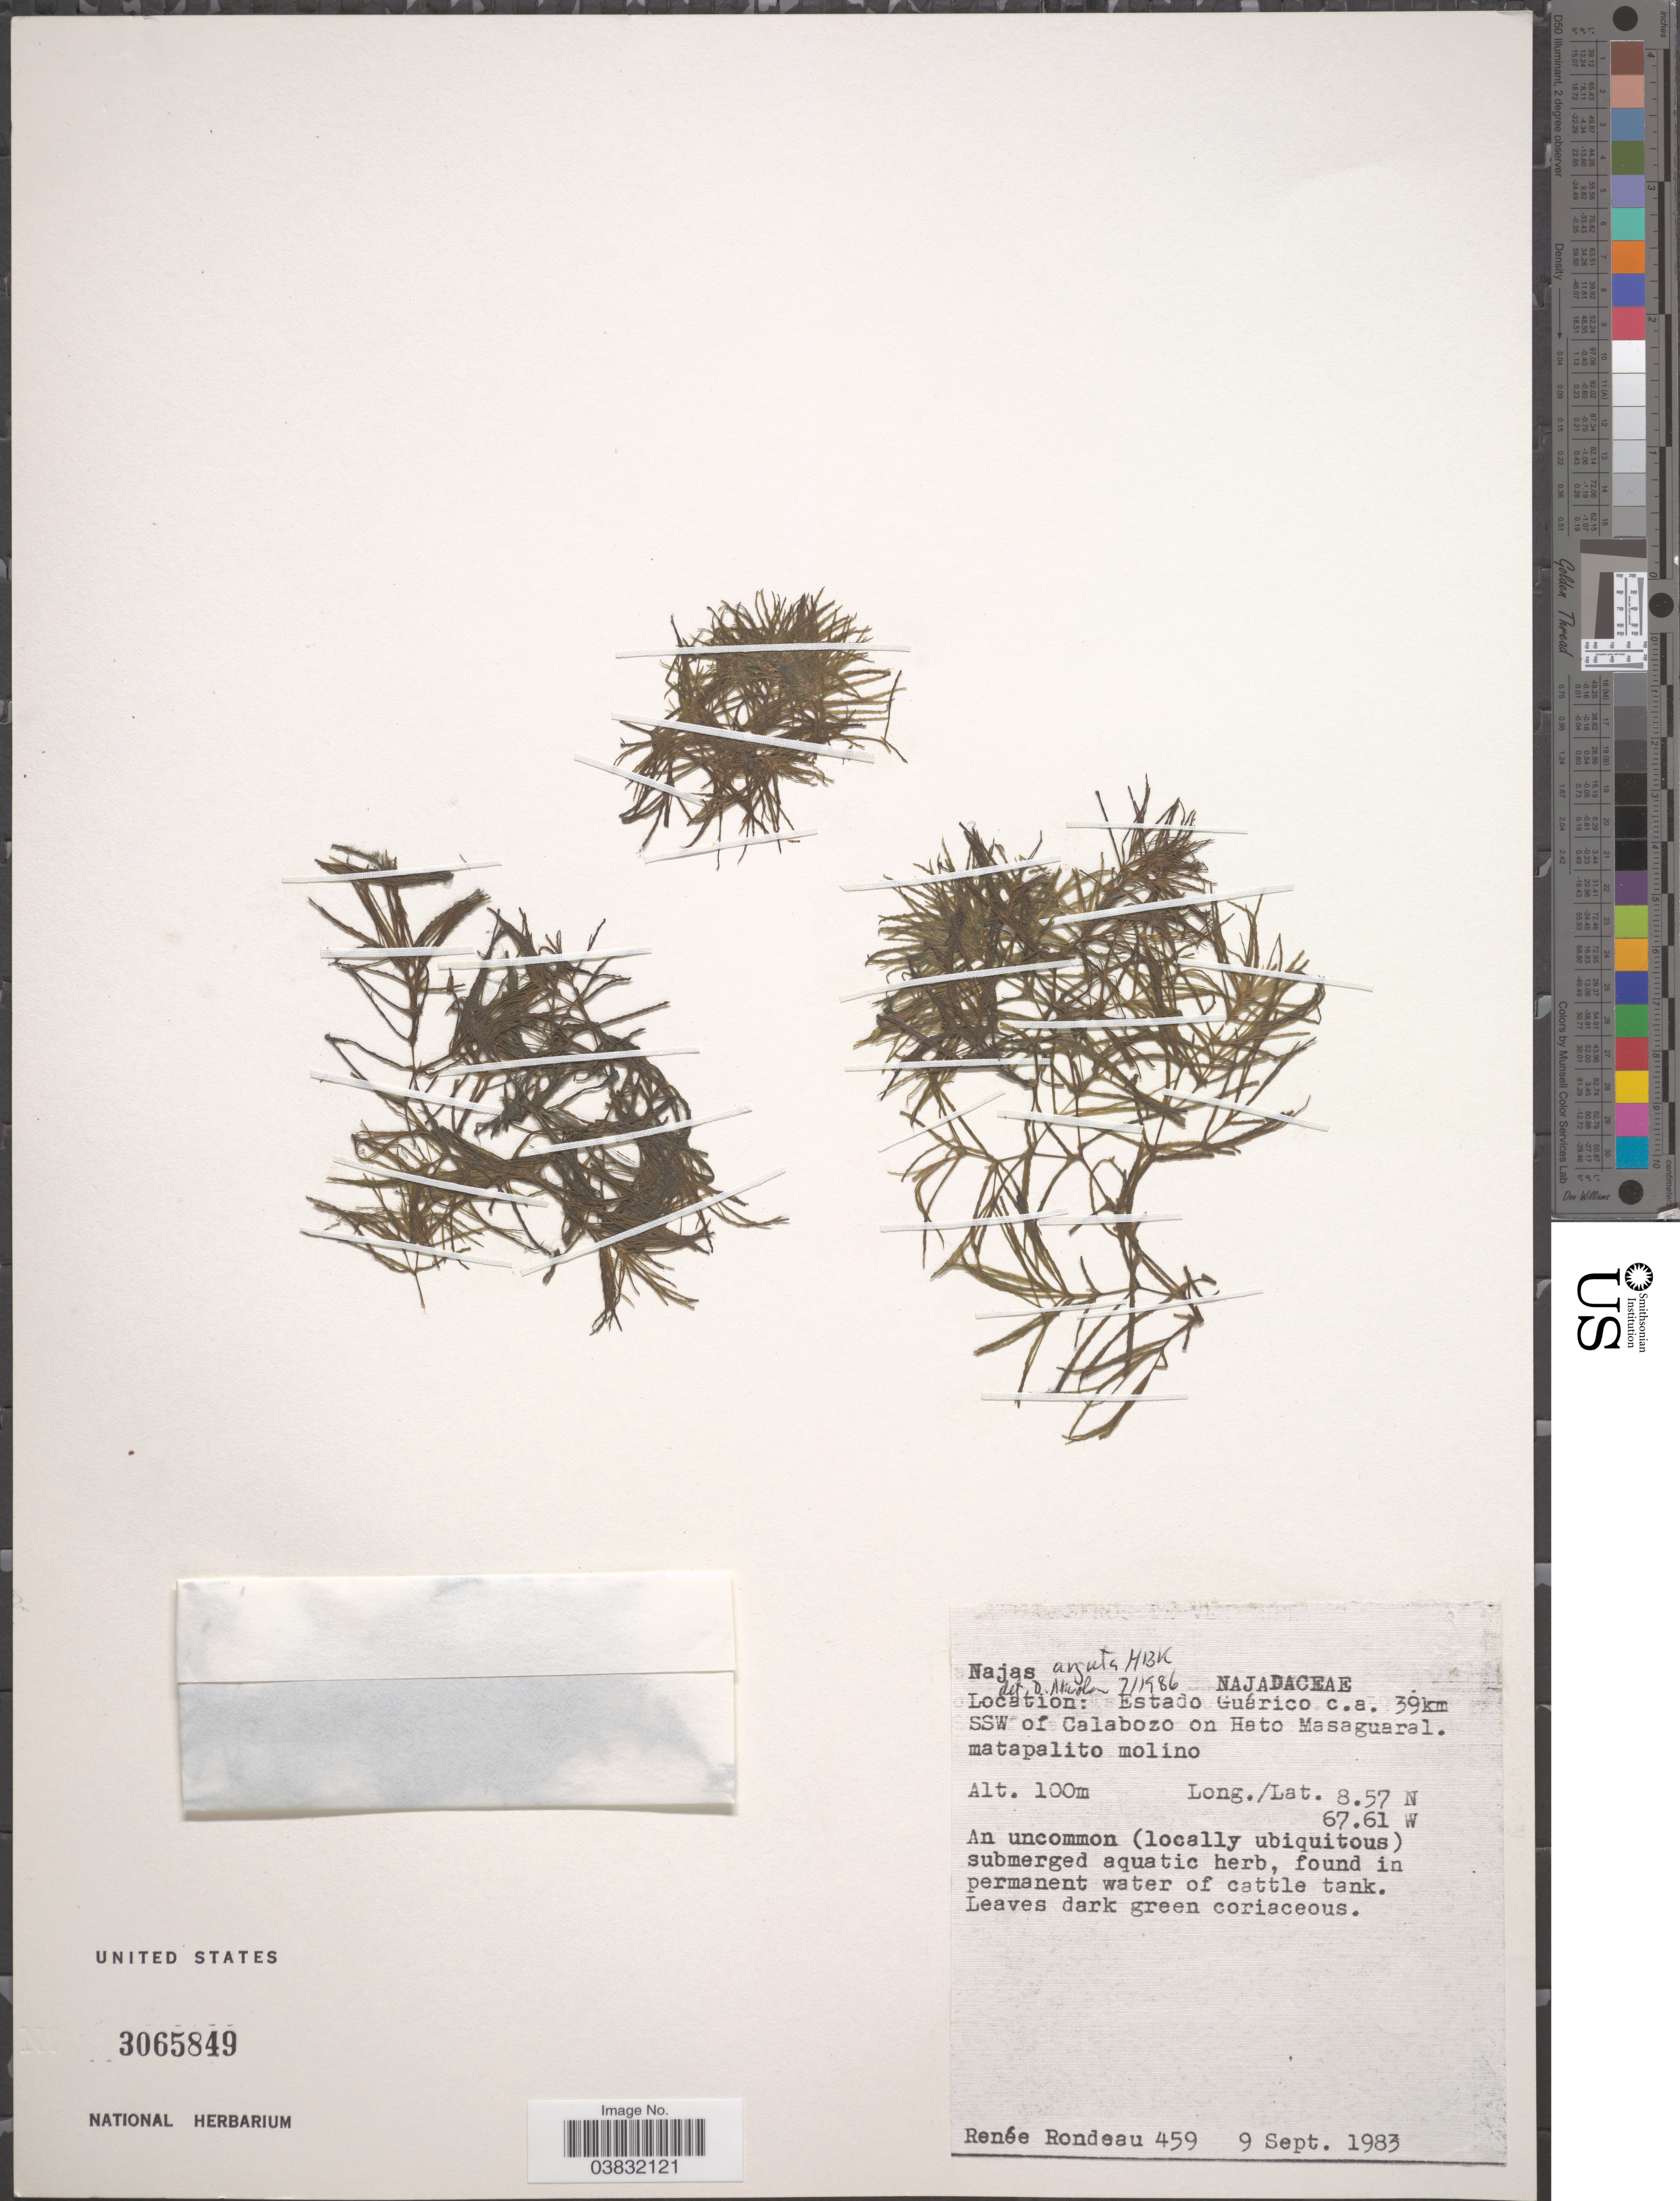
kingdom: Plantae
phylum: Tracheophyta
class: Liliopsida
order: Alismatales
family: Hydrocharitaceae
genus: Najas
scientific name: Najas arguta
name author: Kunth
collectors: R. Rondeau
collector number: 459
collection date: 1983-09-09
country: Venezuela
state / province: Guarico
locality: C.a. 39 km SSW of Calabozo on Hato Masaguaral.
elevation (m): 100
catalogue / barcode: US 3065849